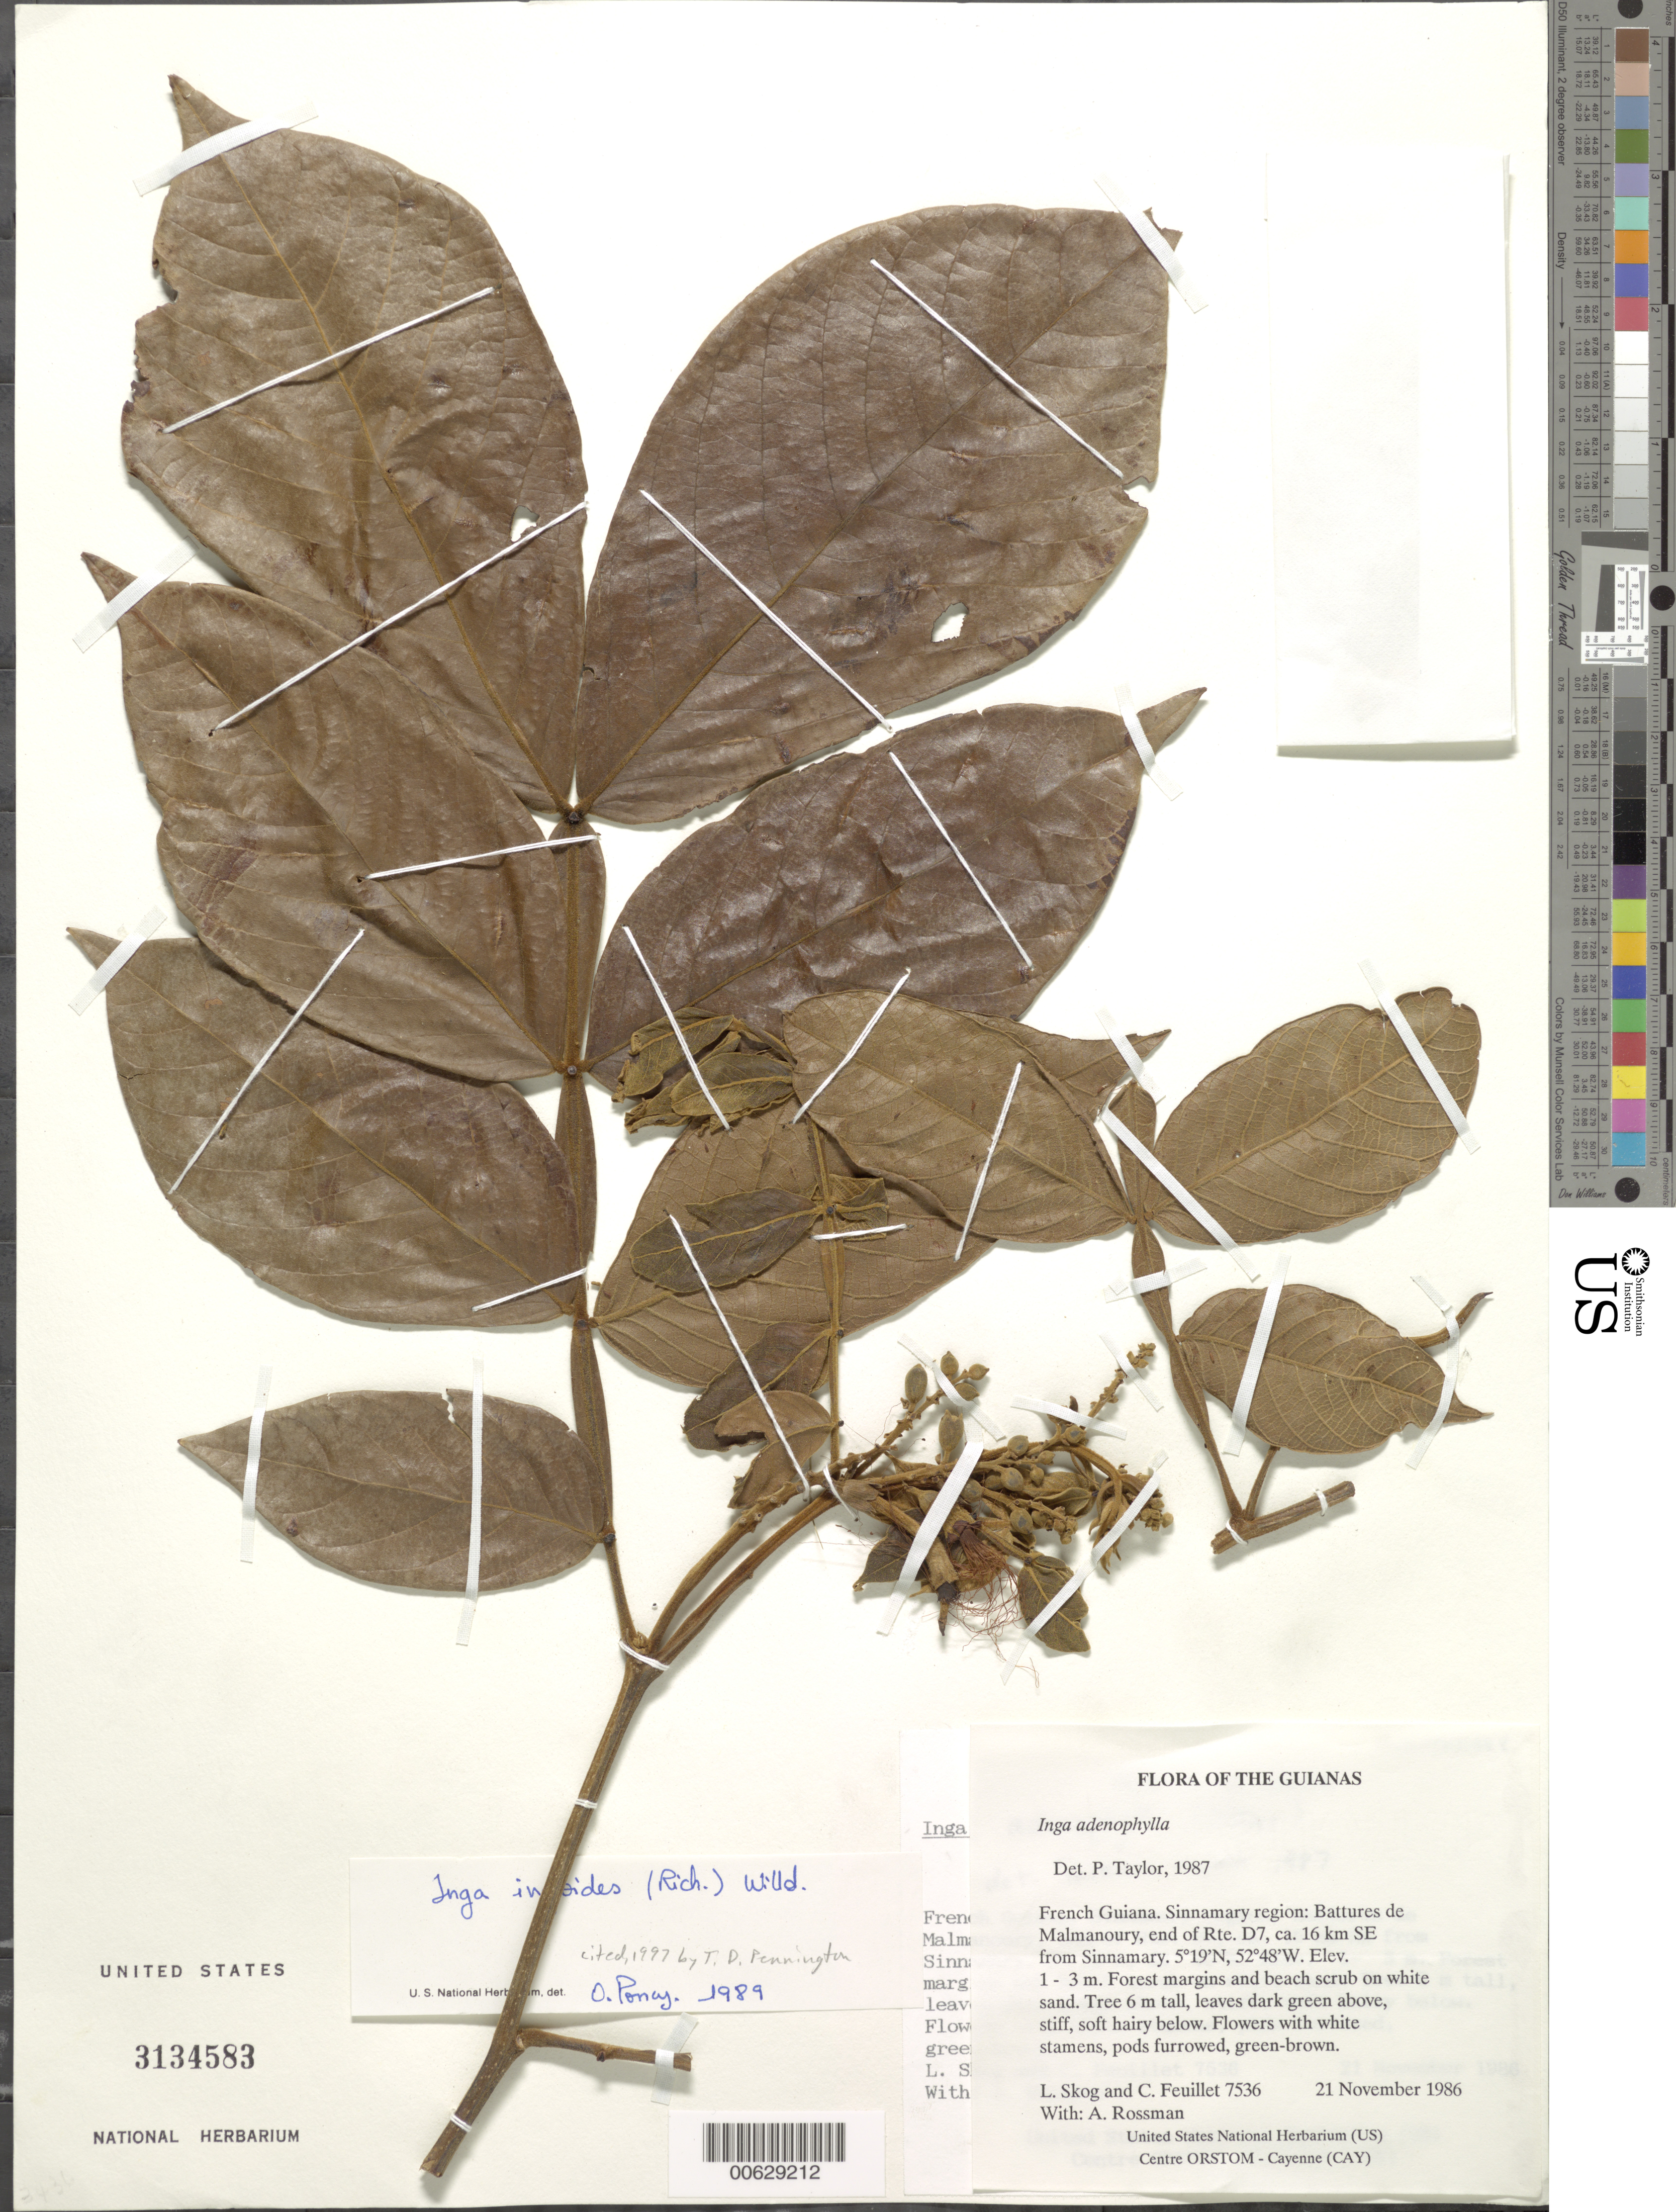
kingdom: Plantae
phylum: Tracheophyta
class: Magnoliopsida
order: Fabales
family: Fabaceae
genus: Inga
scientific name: Inga ingoides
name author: (Rich.) Willd.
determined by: Poncy, O.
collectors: L. E. Skog, C. Feuillet & A. Rossman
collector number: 7536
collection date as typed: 21 November 1986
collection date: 1986-11-21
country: French Guiana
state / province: Cayenne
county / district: Sinnamary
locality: Battures de Malmanoury, end of Rte. D7, ±16 km SE from Sinnamary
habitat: Forest margins and beach scrub on white sand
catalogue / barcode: US 3134583